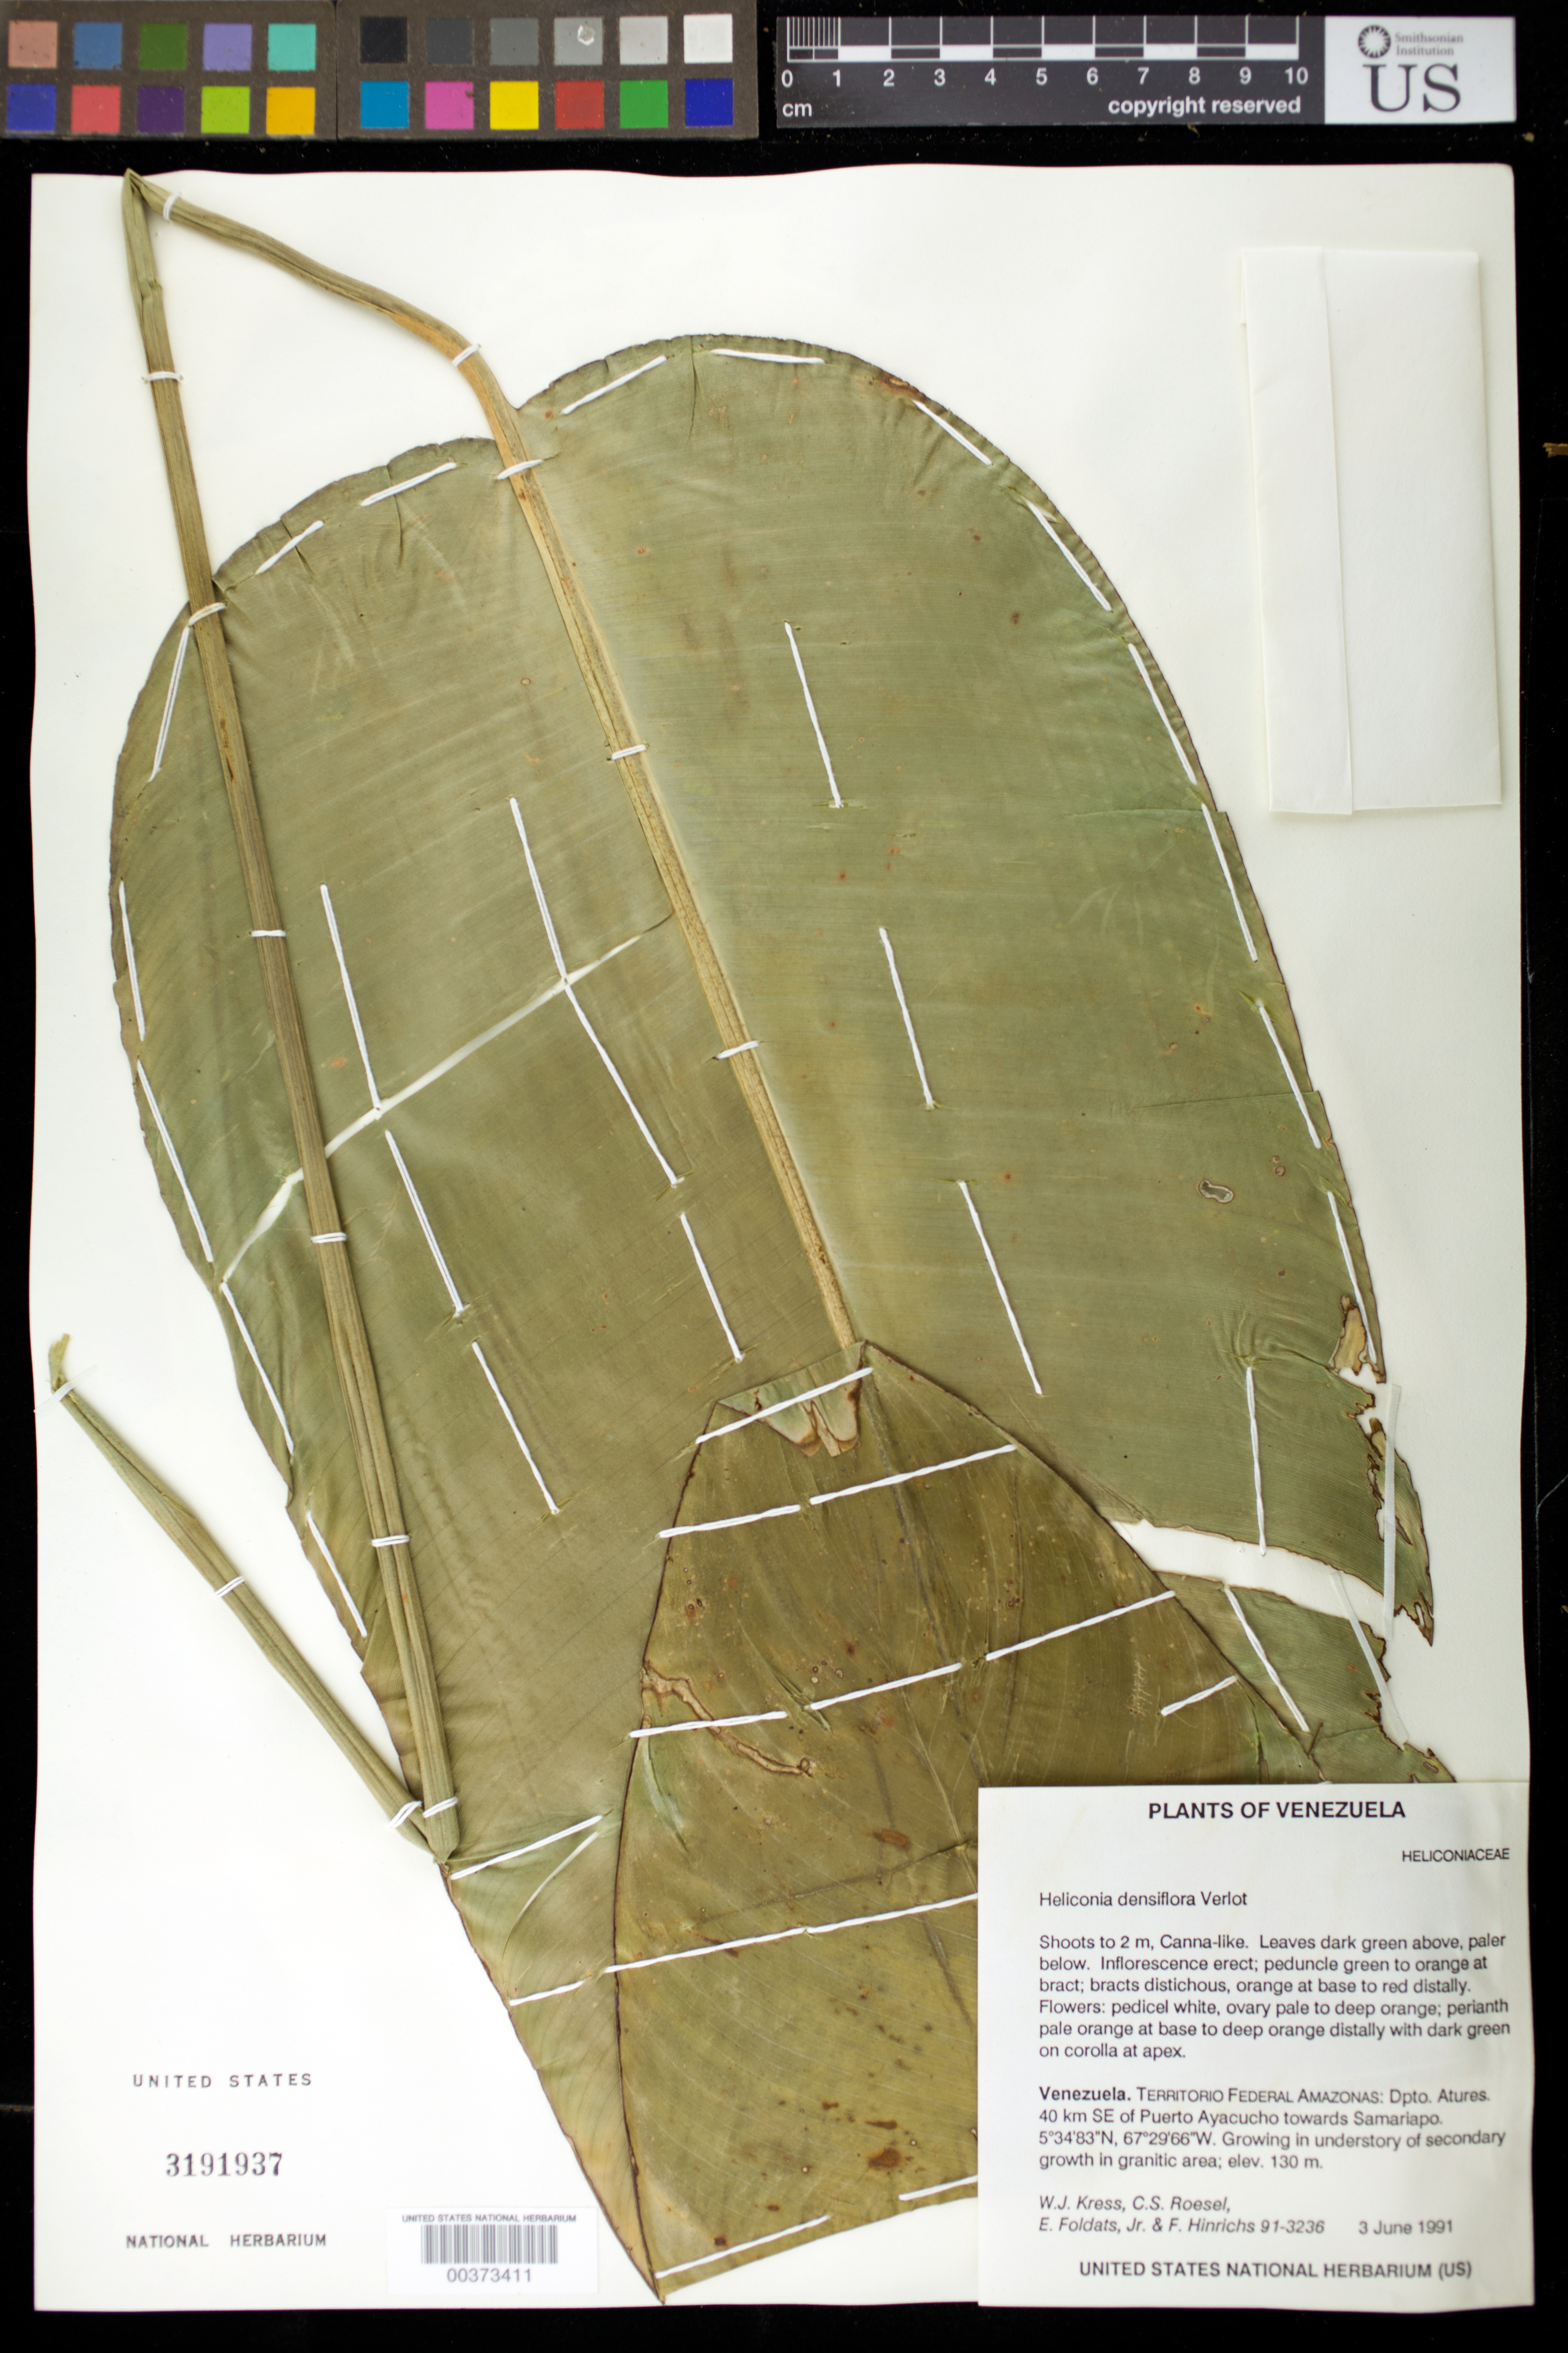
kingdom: Plantae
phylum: Tracheophyta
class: Liliopsida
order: Zingiberales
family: Heliconiaceae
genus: Heliconia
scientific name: Heliconia densiflora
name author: B. Verl.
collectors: W. J. Kress, C. S. Roesel, E. Foldats & F. Hinrichs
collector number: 91-3236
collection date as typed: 03 Jun 1991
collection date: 1991-06-03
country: Venezuela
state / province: Amazonas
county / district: Atures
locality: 40 km se of puerto ayacucho towards samarlapo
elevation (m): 130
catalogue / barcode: US 3191937